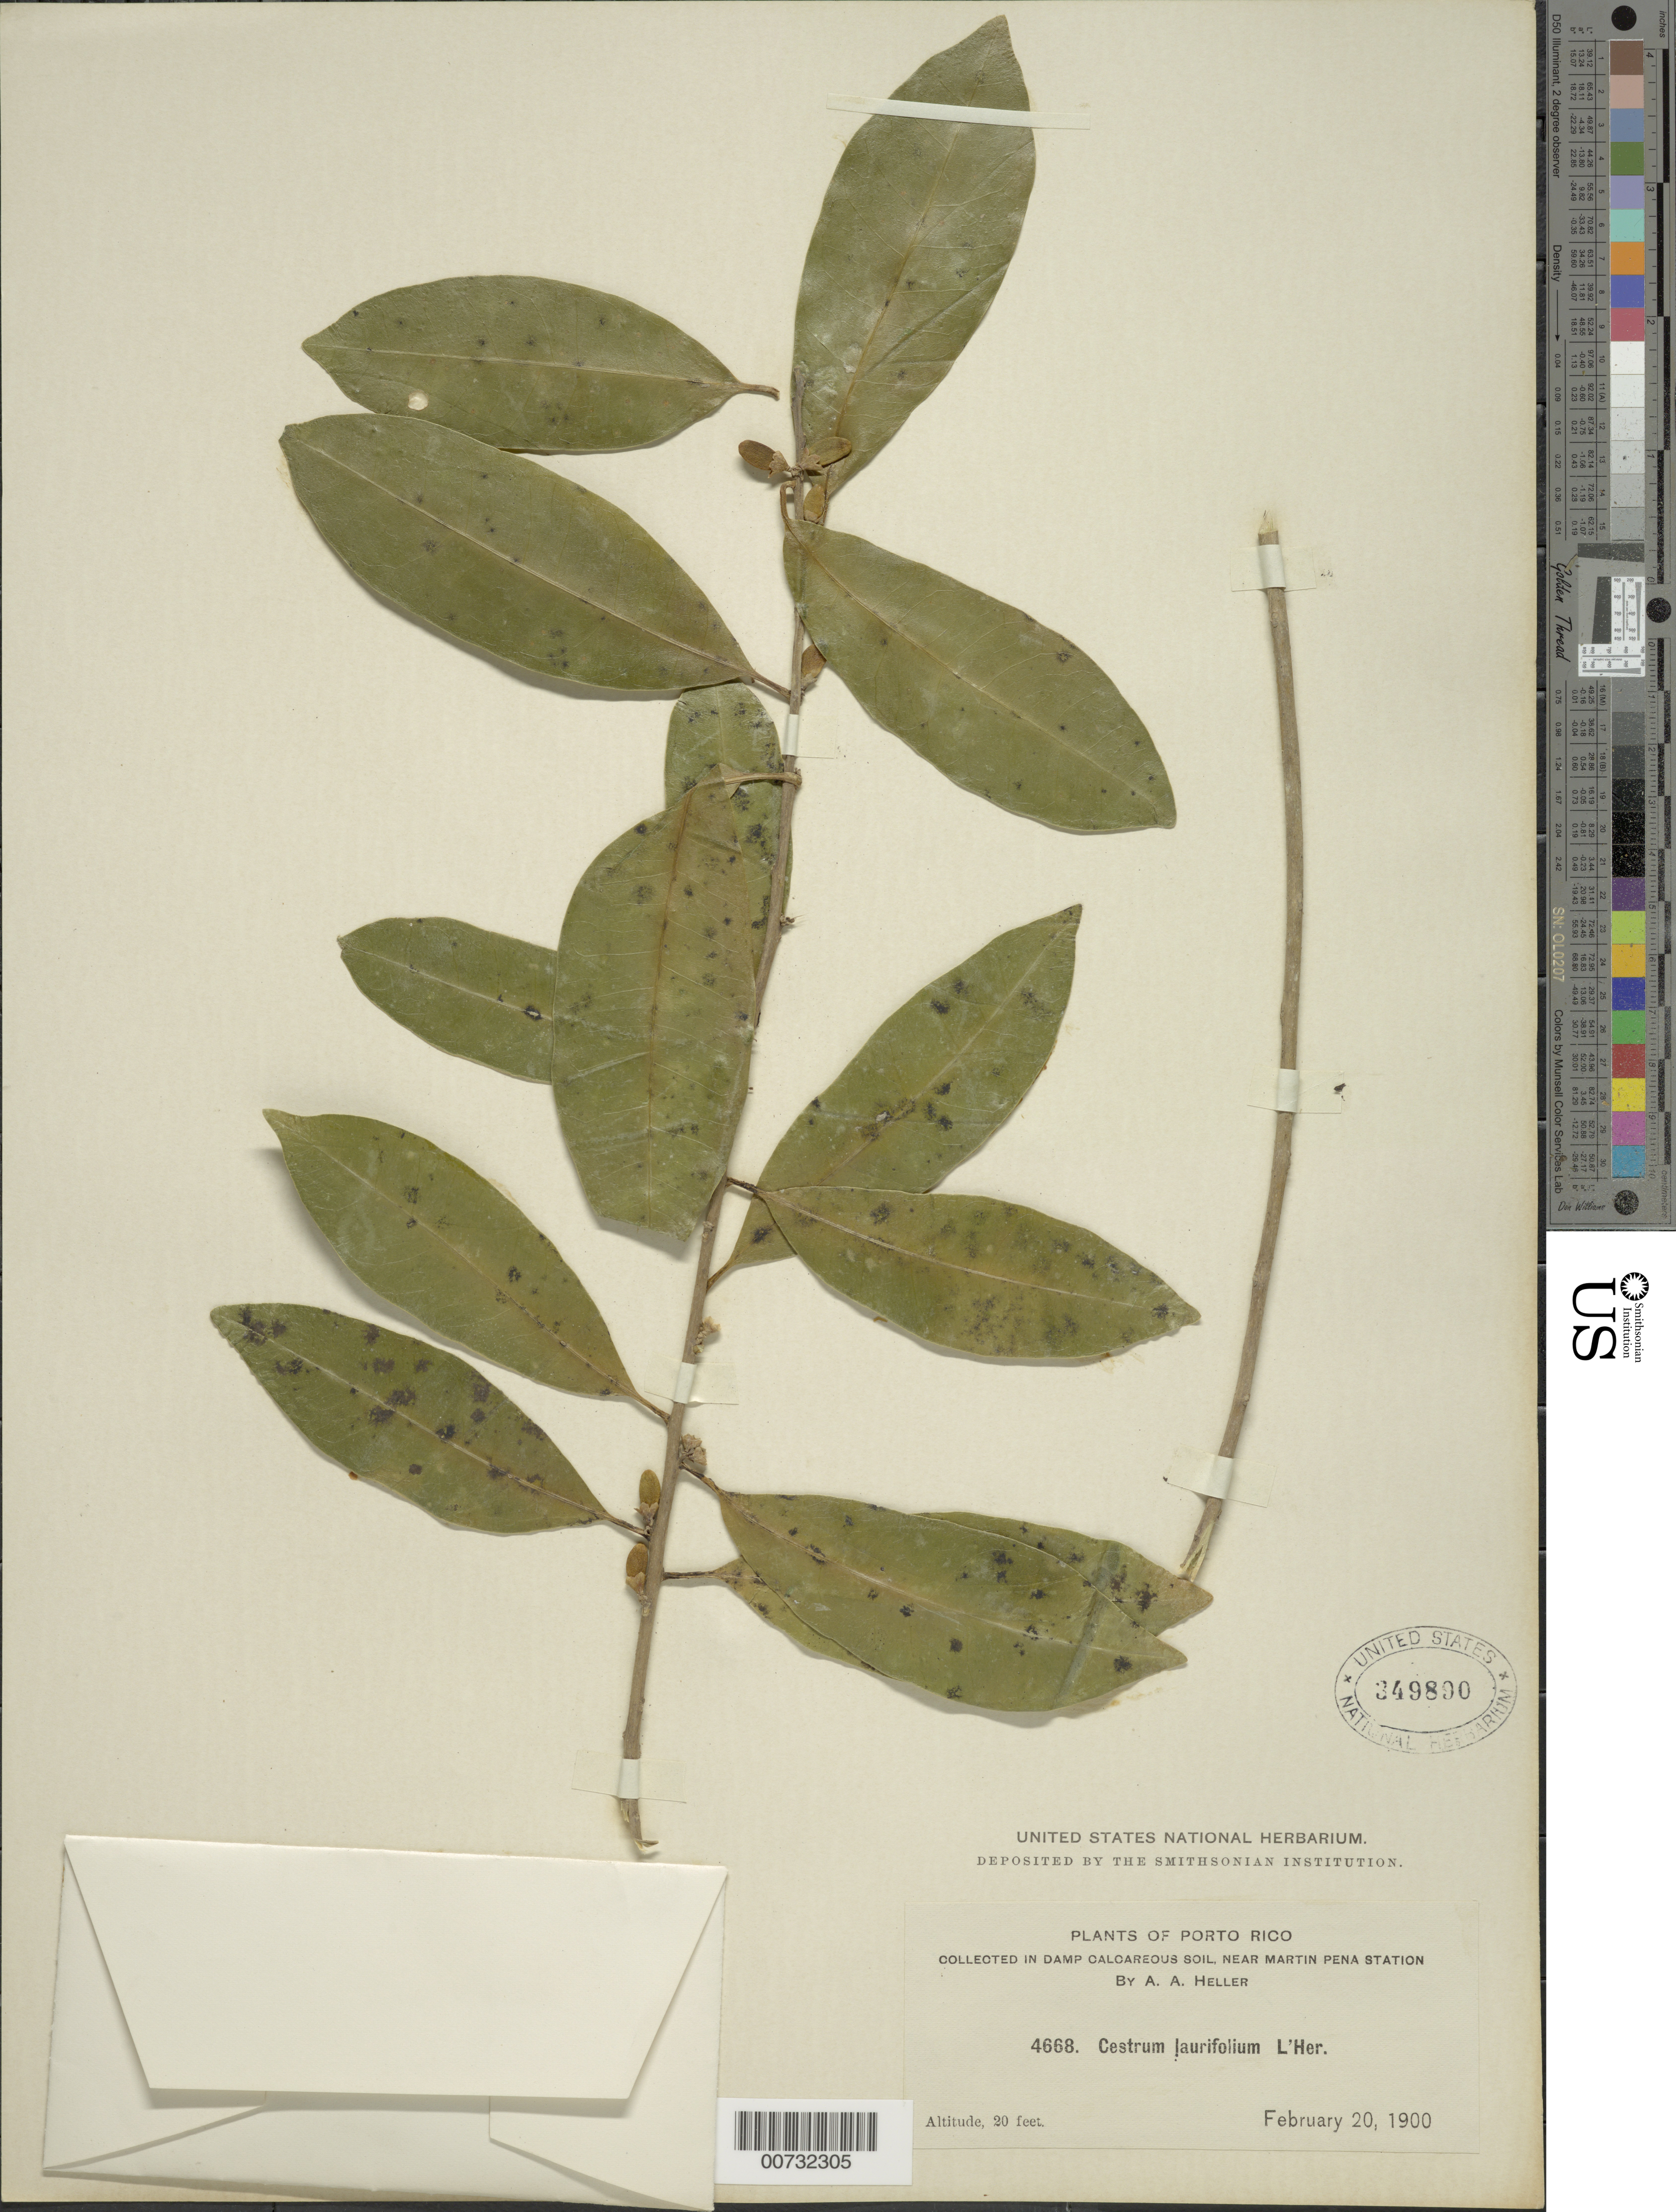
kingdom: Plantae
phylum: Tracheophyta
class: Magnoliopsida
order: Solanales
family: Solanaceae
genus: Cestrum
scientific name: Cestrum laurifolium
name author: L'Hér.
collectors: A. A. Heller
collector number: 4668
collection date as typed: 20 Feb 1900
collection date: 1900-02-20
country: Puerto Rico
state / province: San Juan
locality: Martín Peña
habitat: In damp calcareous soil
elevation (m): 6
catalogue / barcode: US 349890